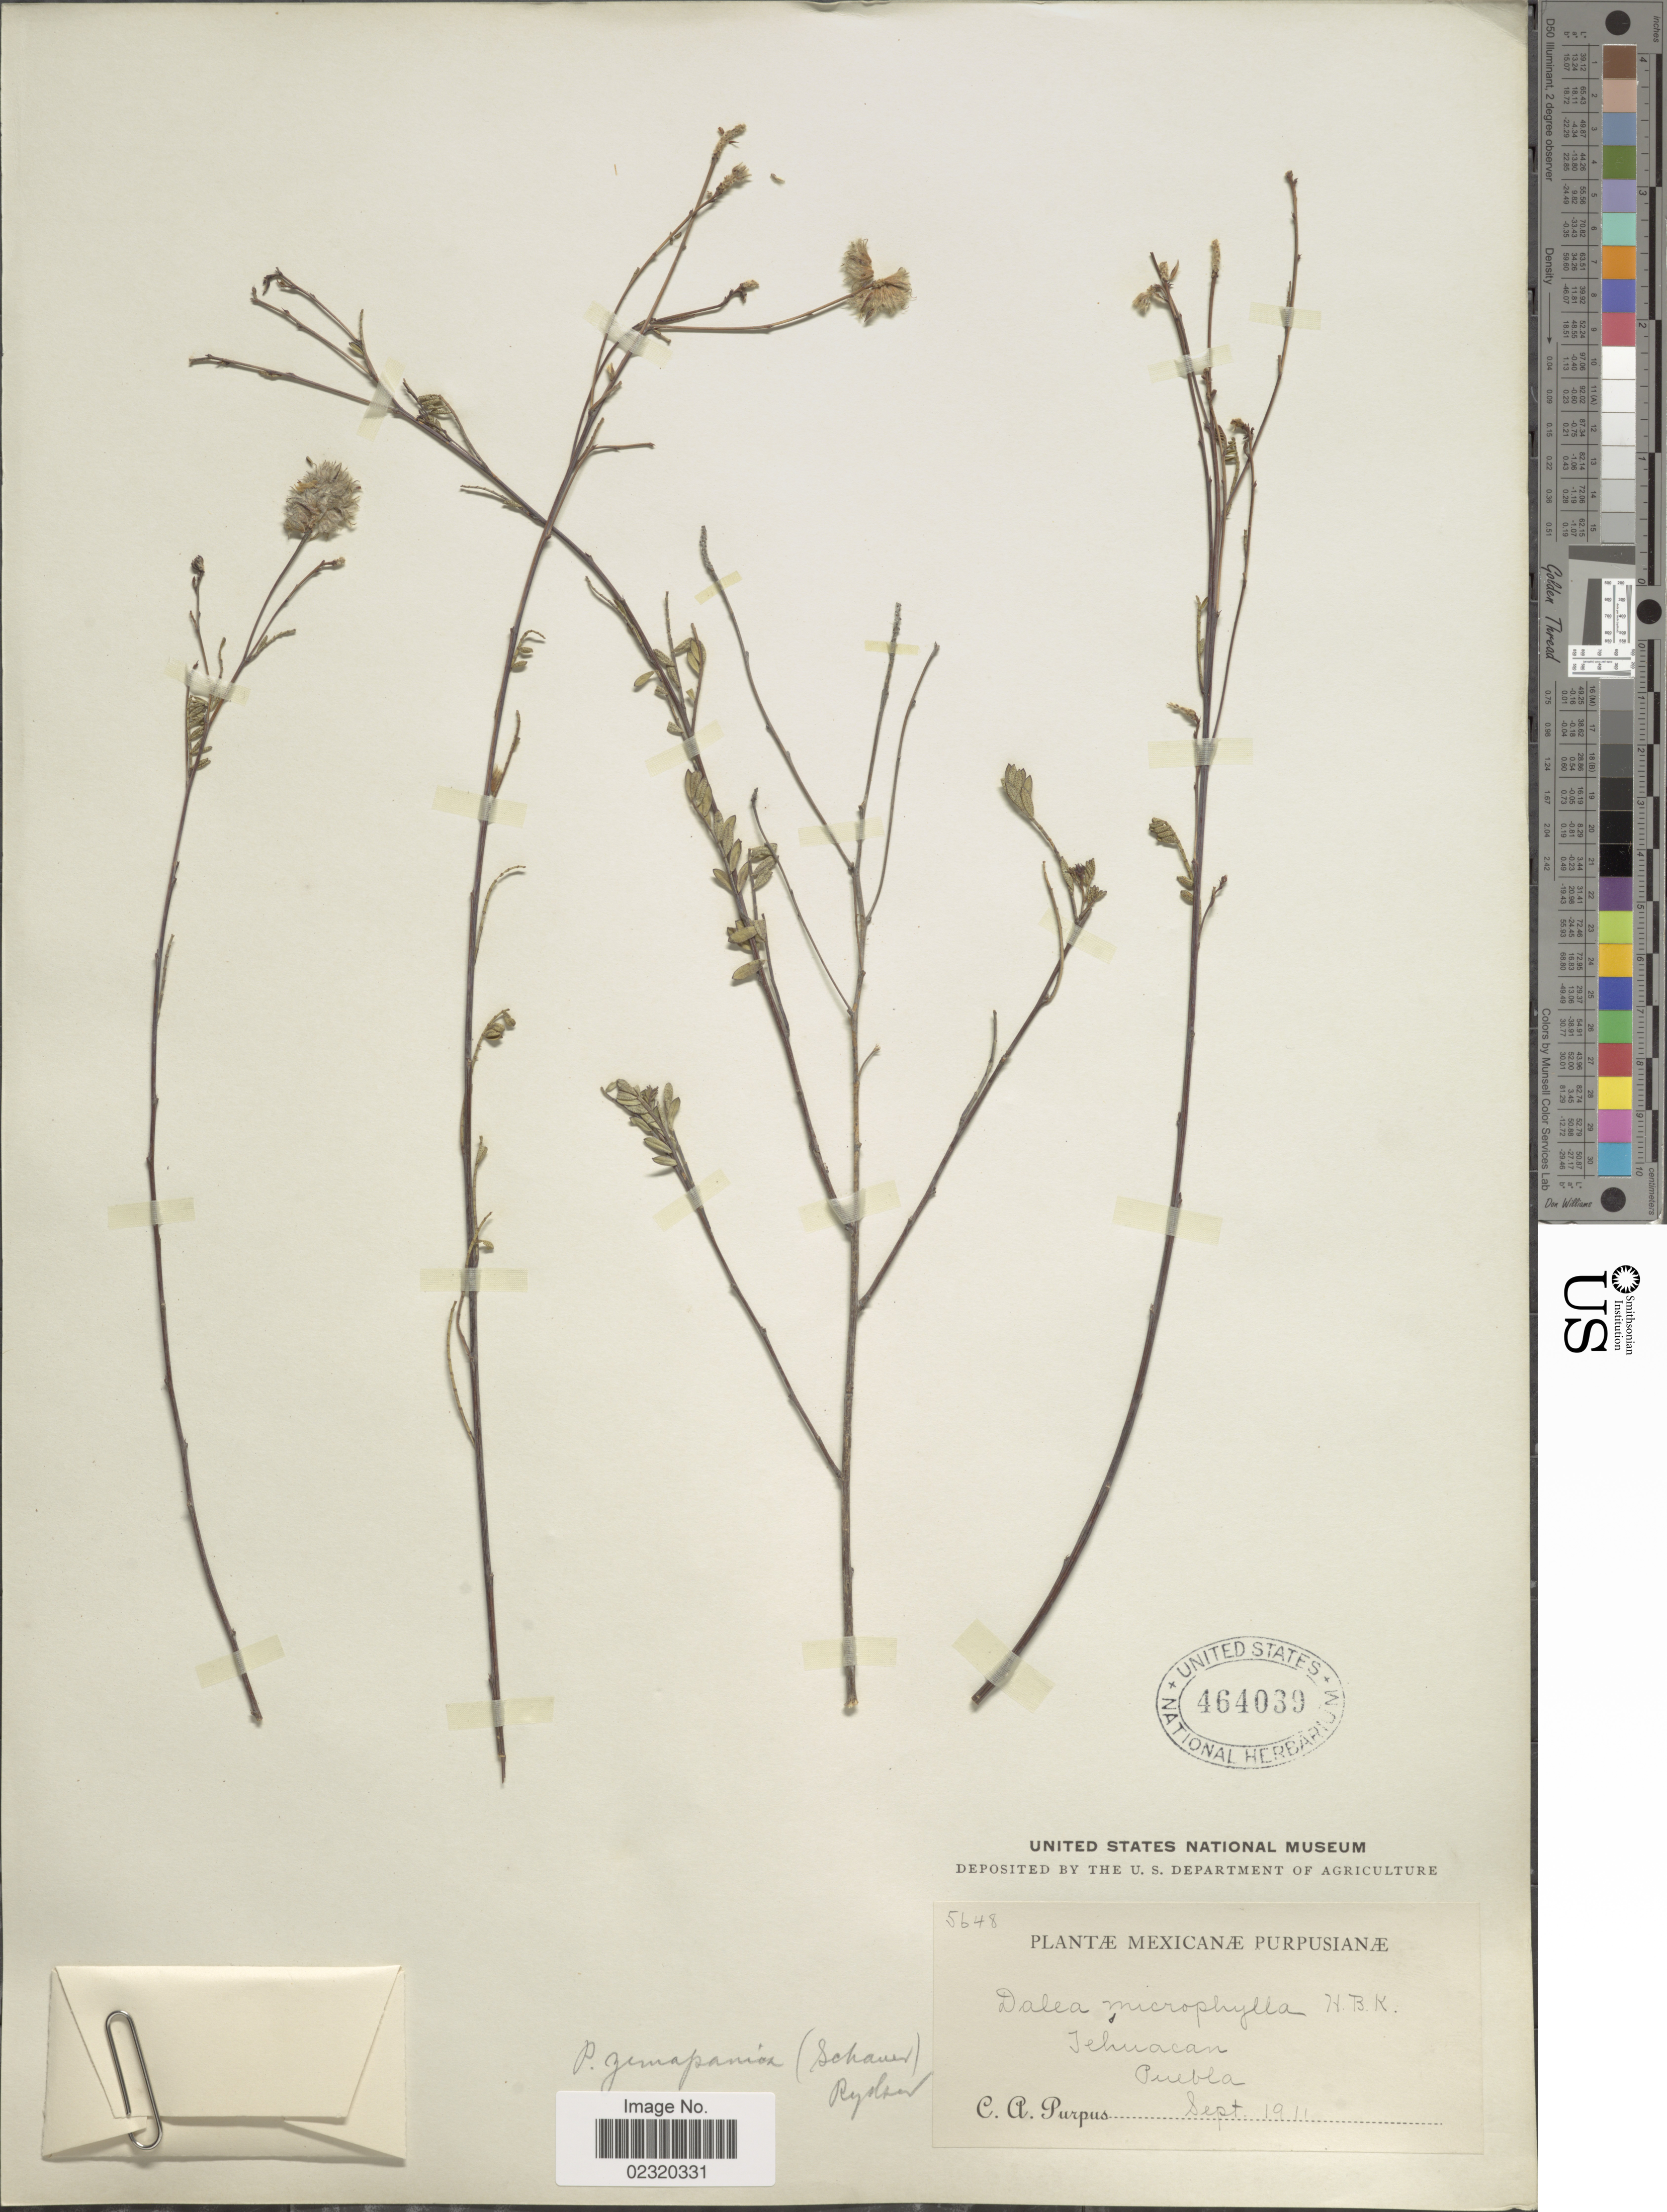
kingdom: Plantae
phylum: Tracheophyta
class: Magnoliopsida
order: Fabales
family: Fabaceae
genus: Dalea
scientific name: Dalea zimapanica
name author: S. Schauer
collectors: C. A. Purpus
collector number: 5648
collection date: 1911-09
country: Mexico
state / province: Puebla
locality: Tehuacan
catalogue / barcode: US 464039